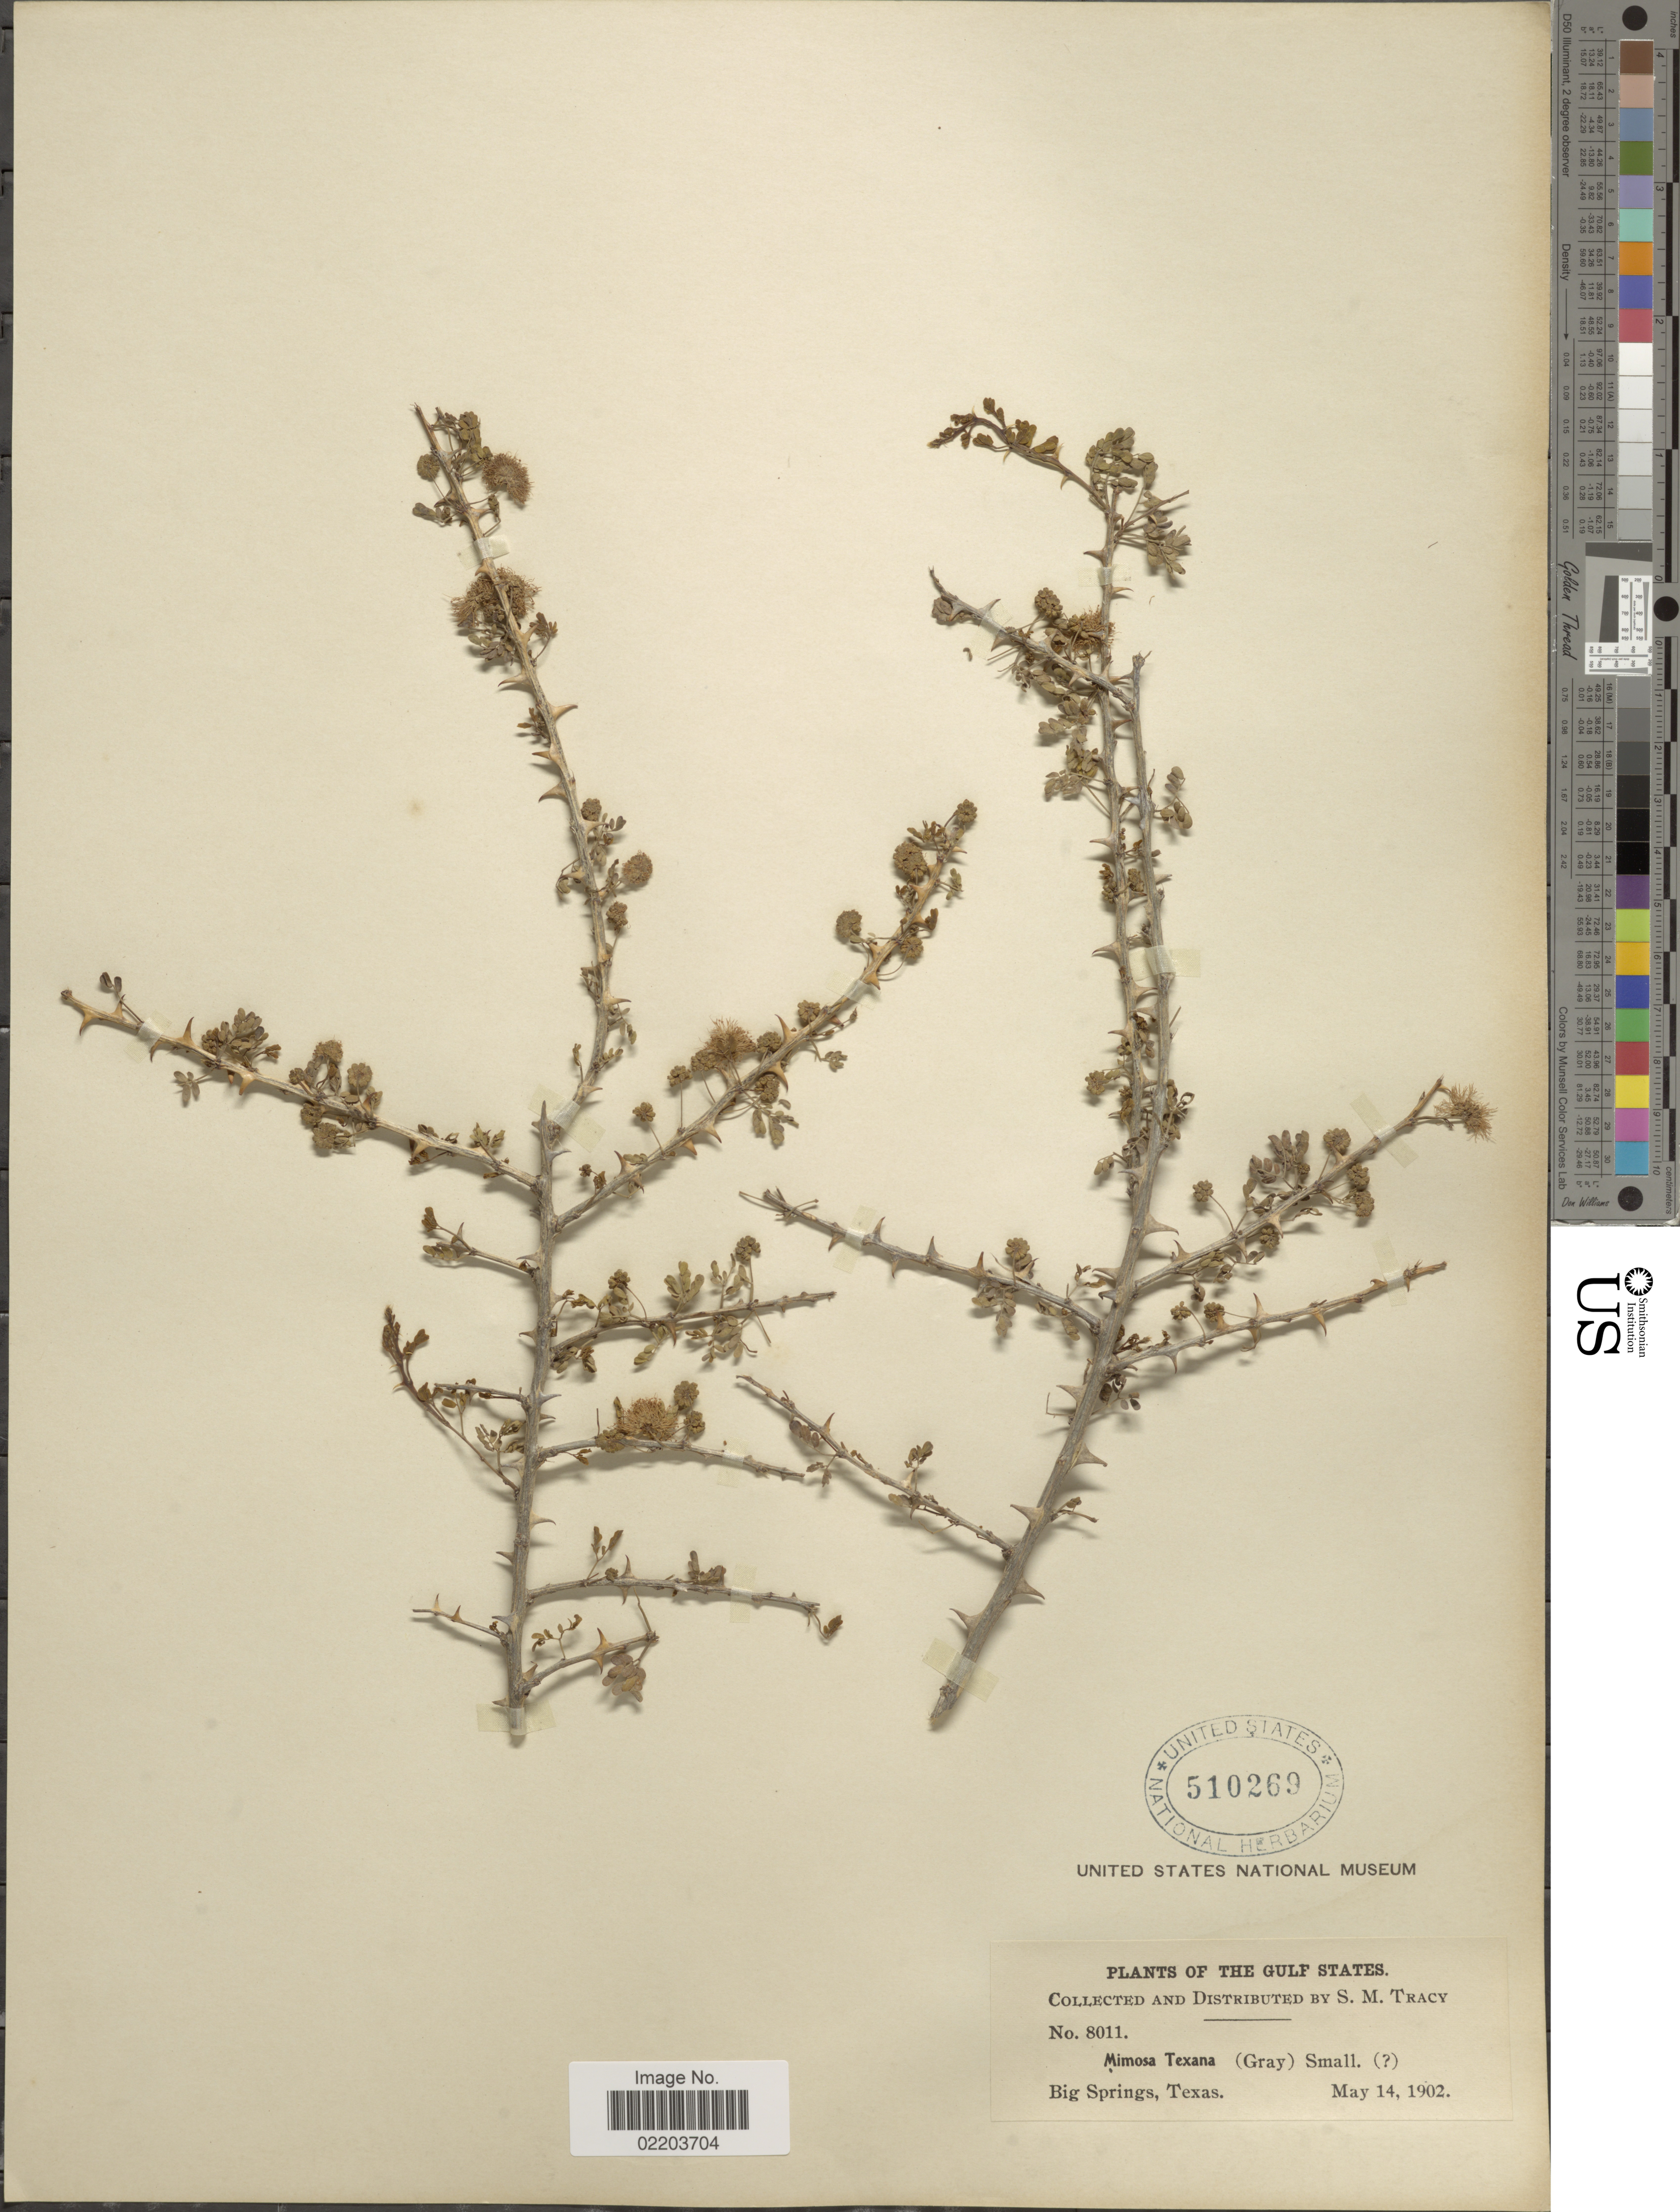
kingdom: Plantae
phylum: Tracheophyta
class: Magnoliopsida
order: Fabales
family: Fabaceae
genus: Mimosa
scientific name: Mimosa borealis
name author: A. Gray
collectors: S. M. Tracy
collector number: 8011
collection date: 1902-05-14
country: United States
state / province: Texas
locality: The Gulf States, Big Springs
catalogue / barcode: US 510269